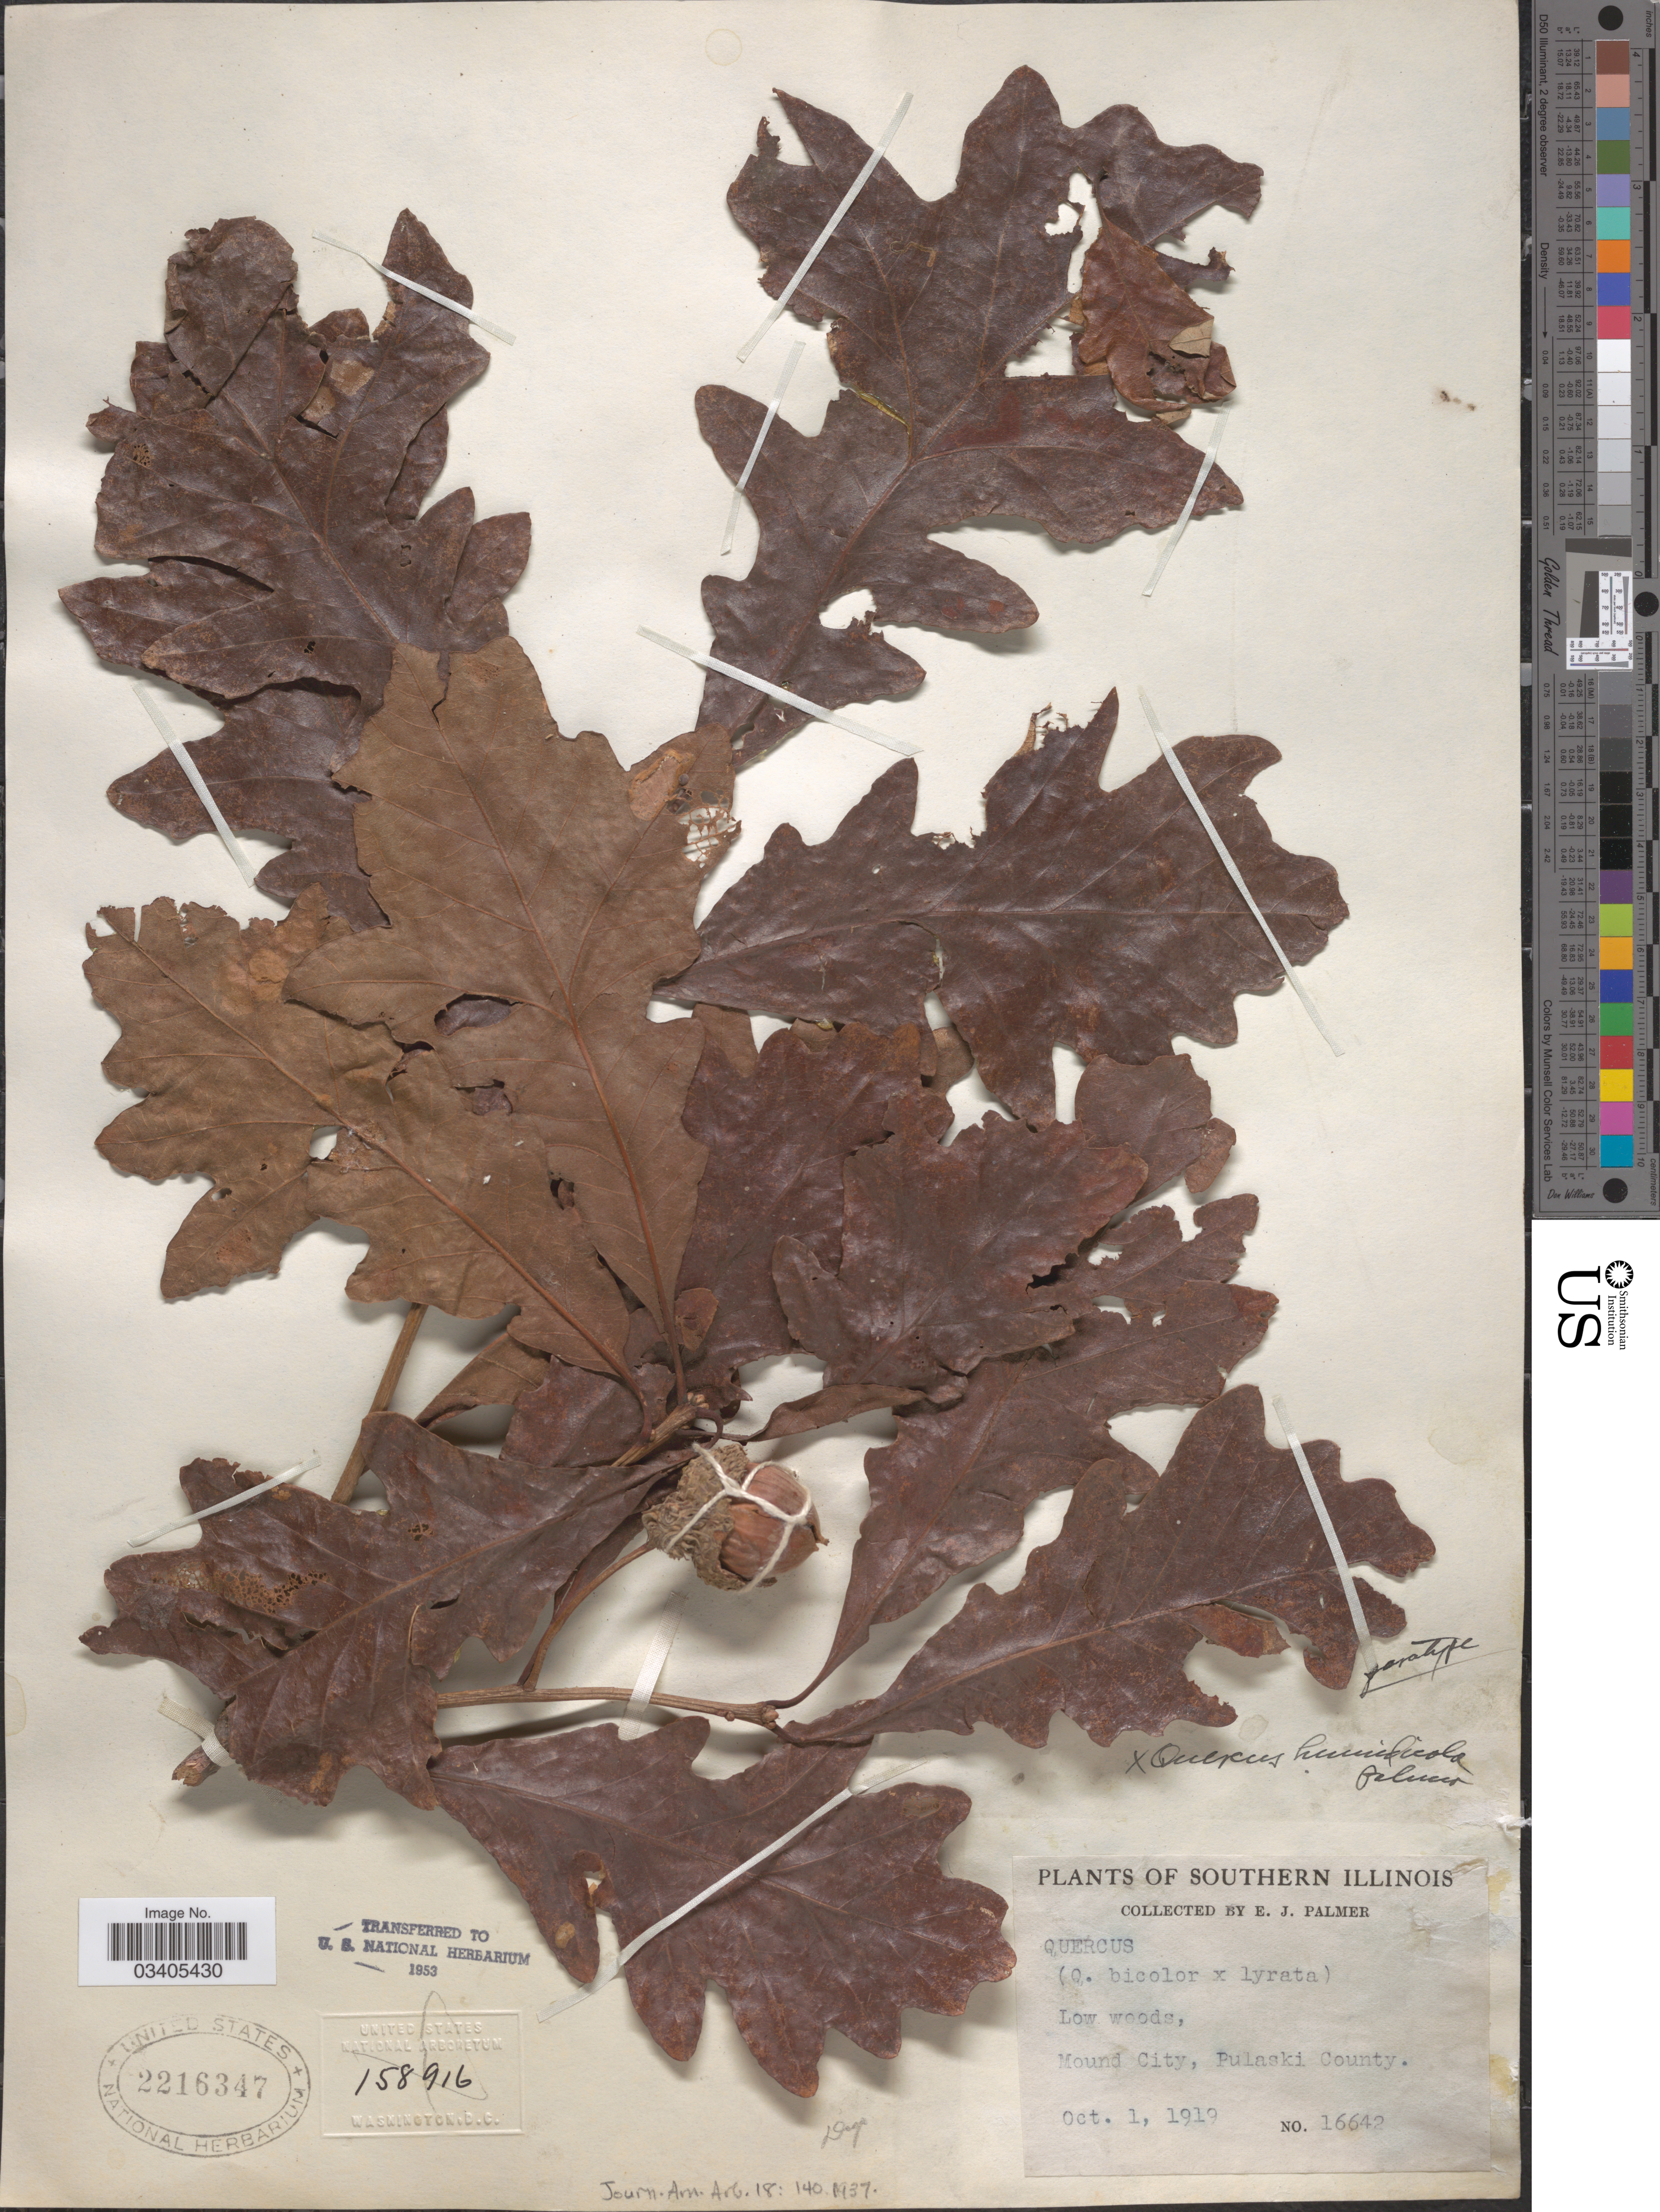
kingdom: Plantae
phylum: Tracheophyta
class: Magnoliopsida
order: Fagales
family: Fagaceae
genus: Quercus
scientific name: Quercus x humidicola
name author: E.J. Palmer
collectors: E. J. Palmer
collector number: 16642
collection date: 1919-10-01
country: United States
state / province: Illinois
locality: Southern Illinois. Mound City, Pulaski County.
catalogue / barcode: US 2216347